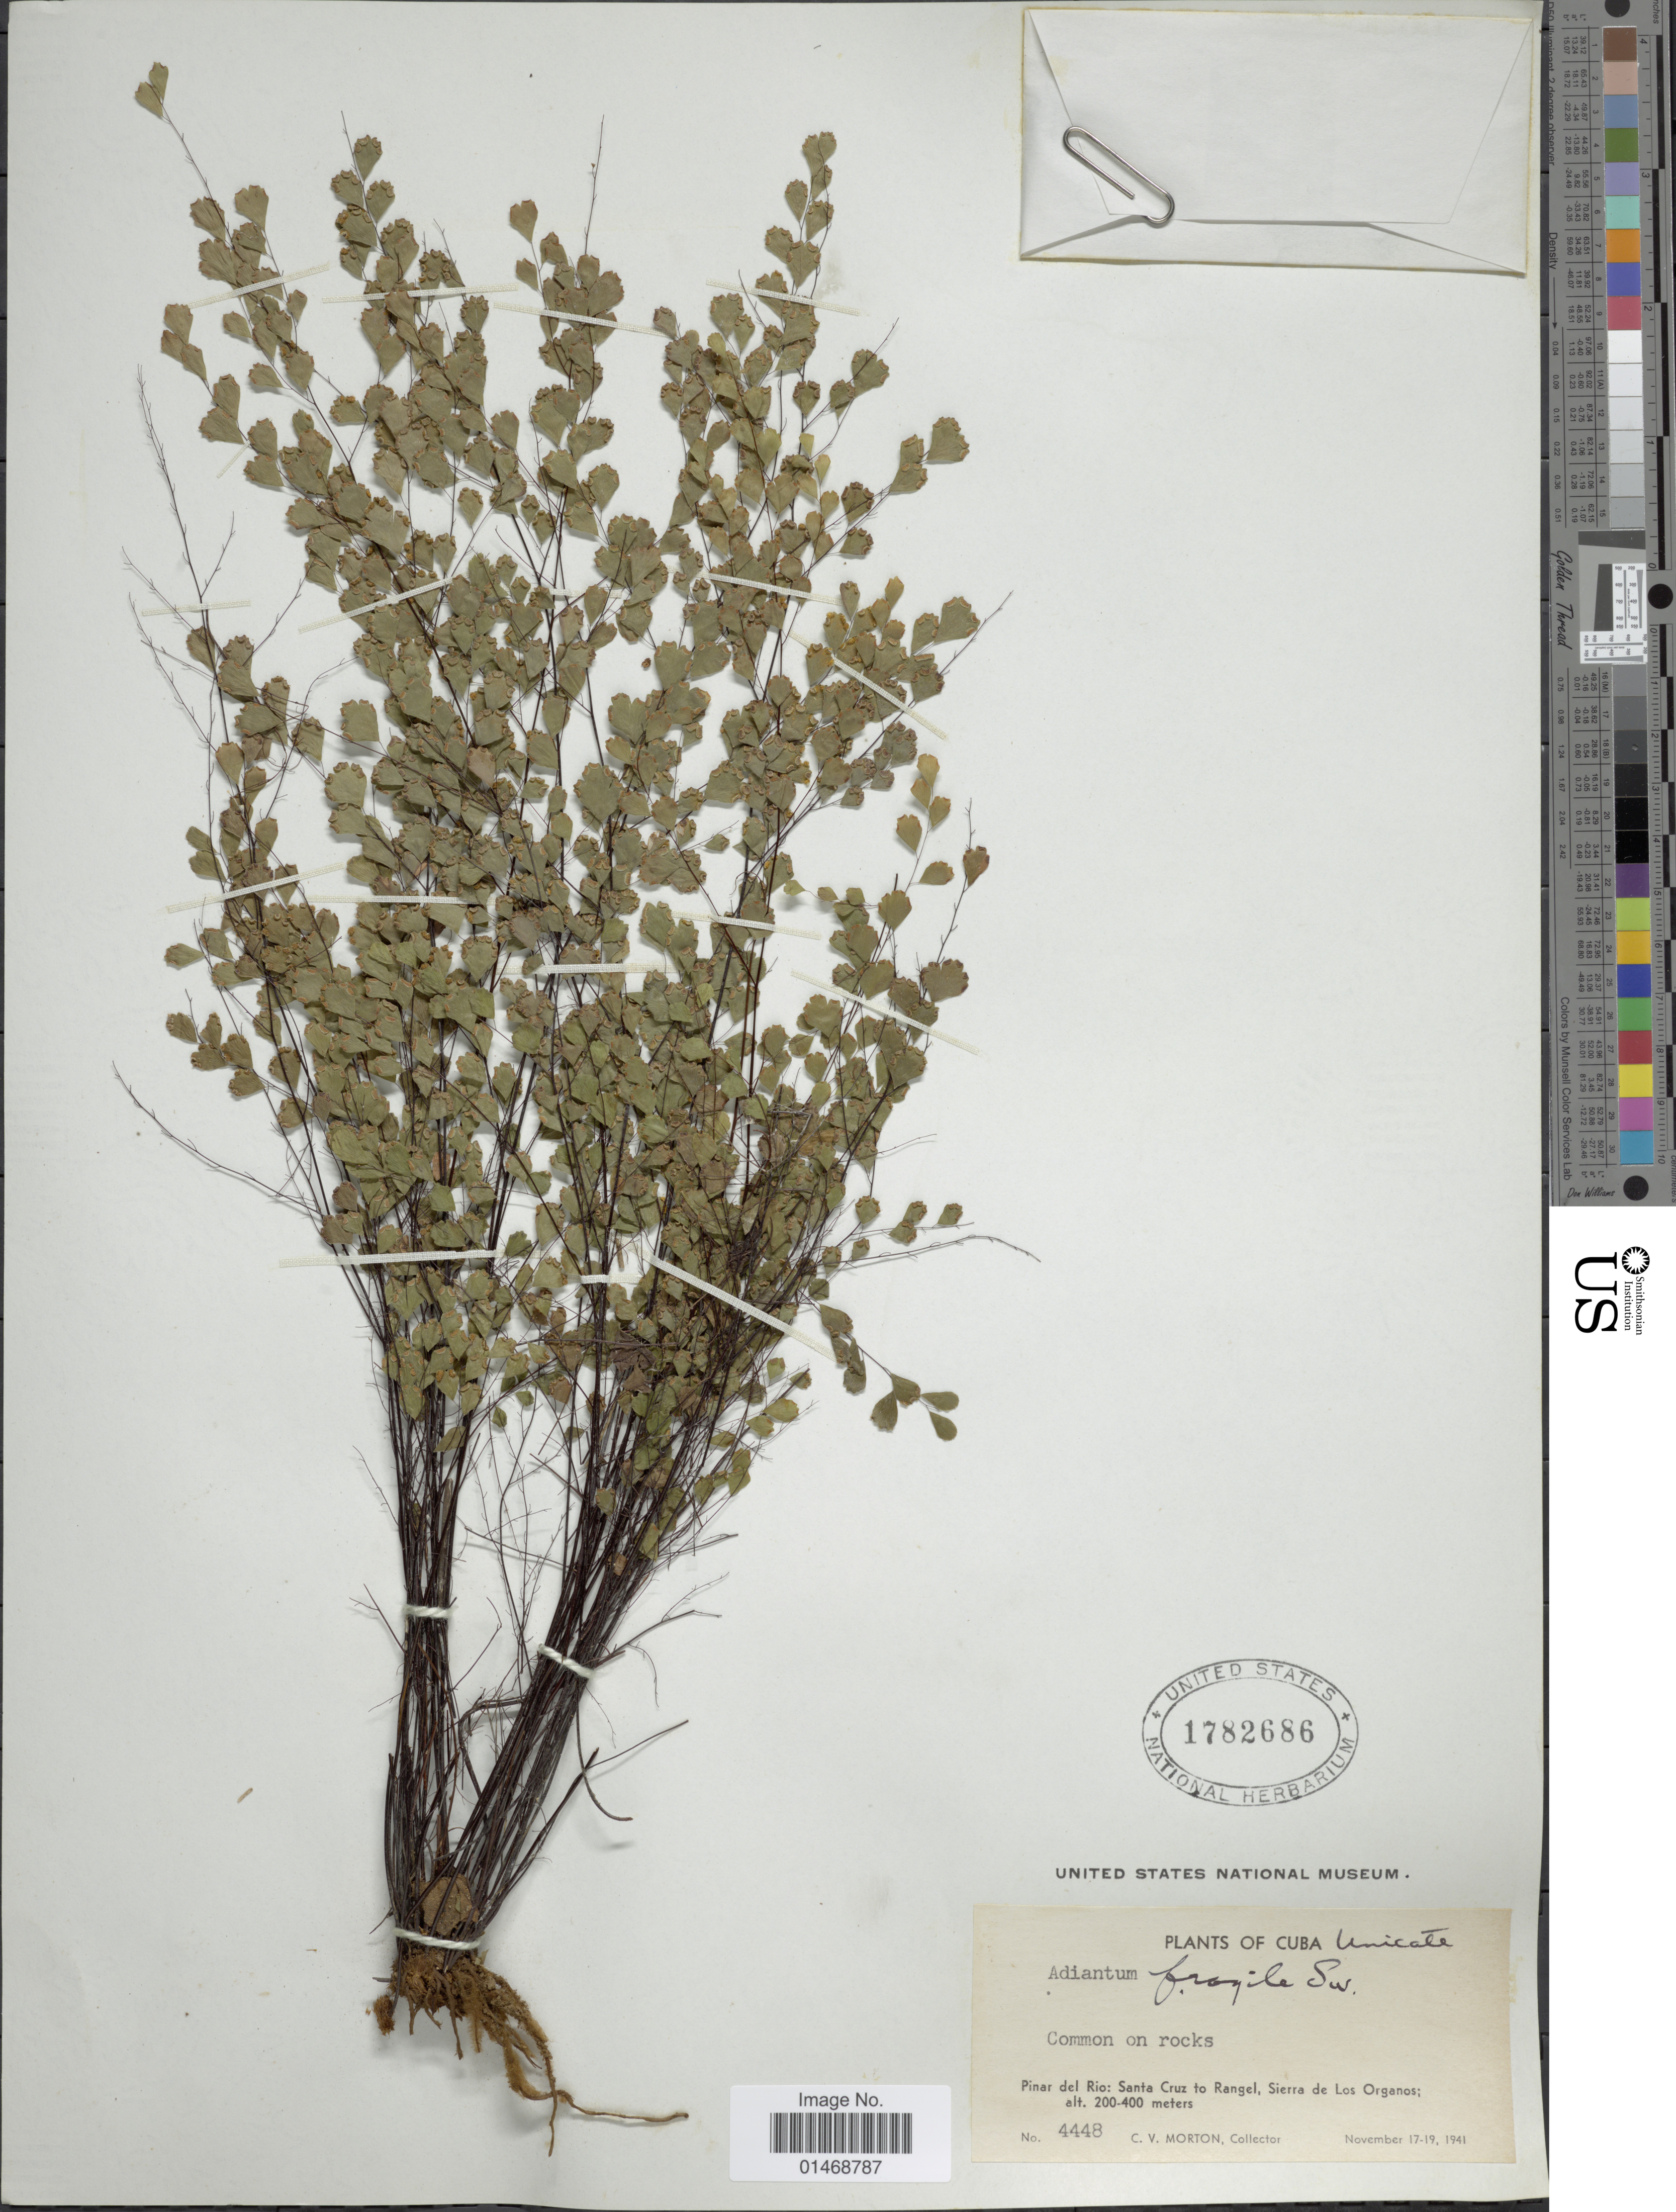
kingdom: Plantae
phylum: Tracheophyta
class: Polypodiopsida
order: Polypodiales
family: Pteridaceae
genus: Adiantum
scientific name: Adiantum fragile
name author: Sw.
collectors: C. V. Morton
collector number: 4448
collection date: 1941-11-17/1941-11-19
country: Cuba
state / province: Pinar del Río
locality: Santa Cruz to Rangel, Sierra de Los Organos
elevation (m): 200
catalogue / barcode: US 1782686